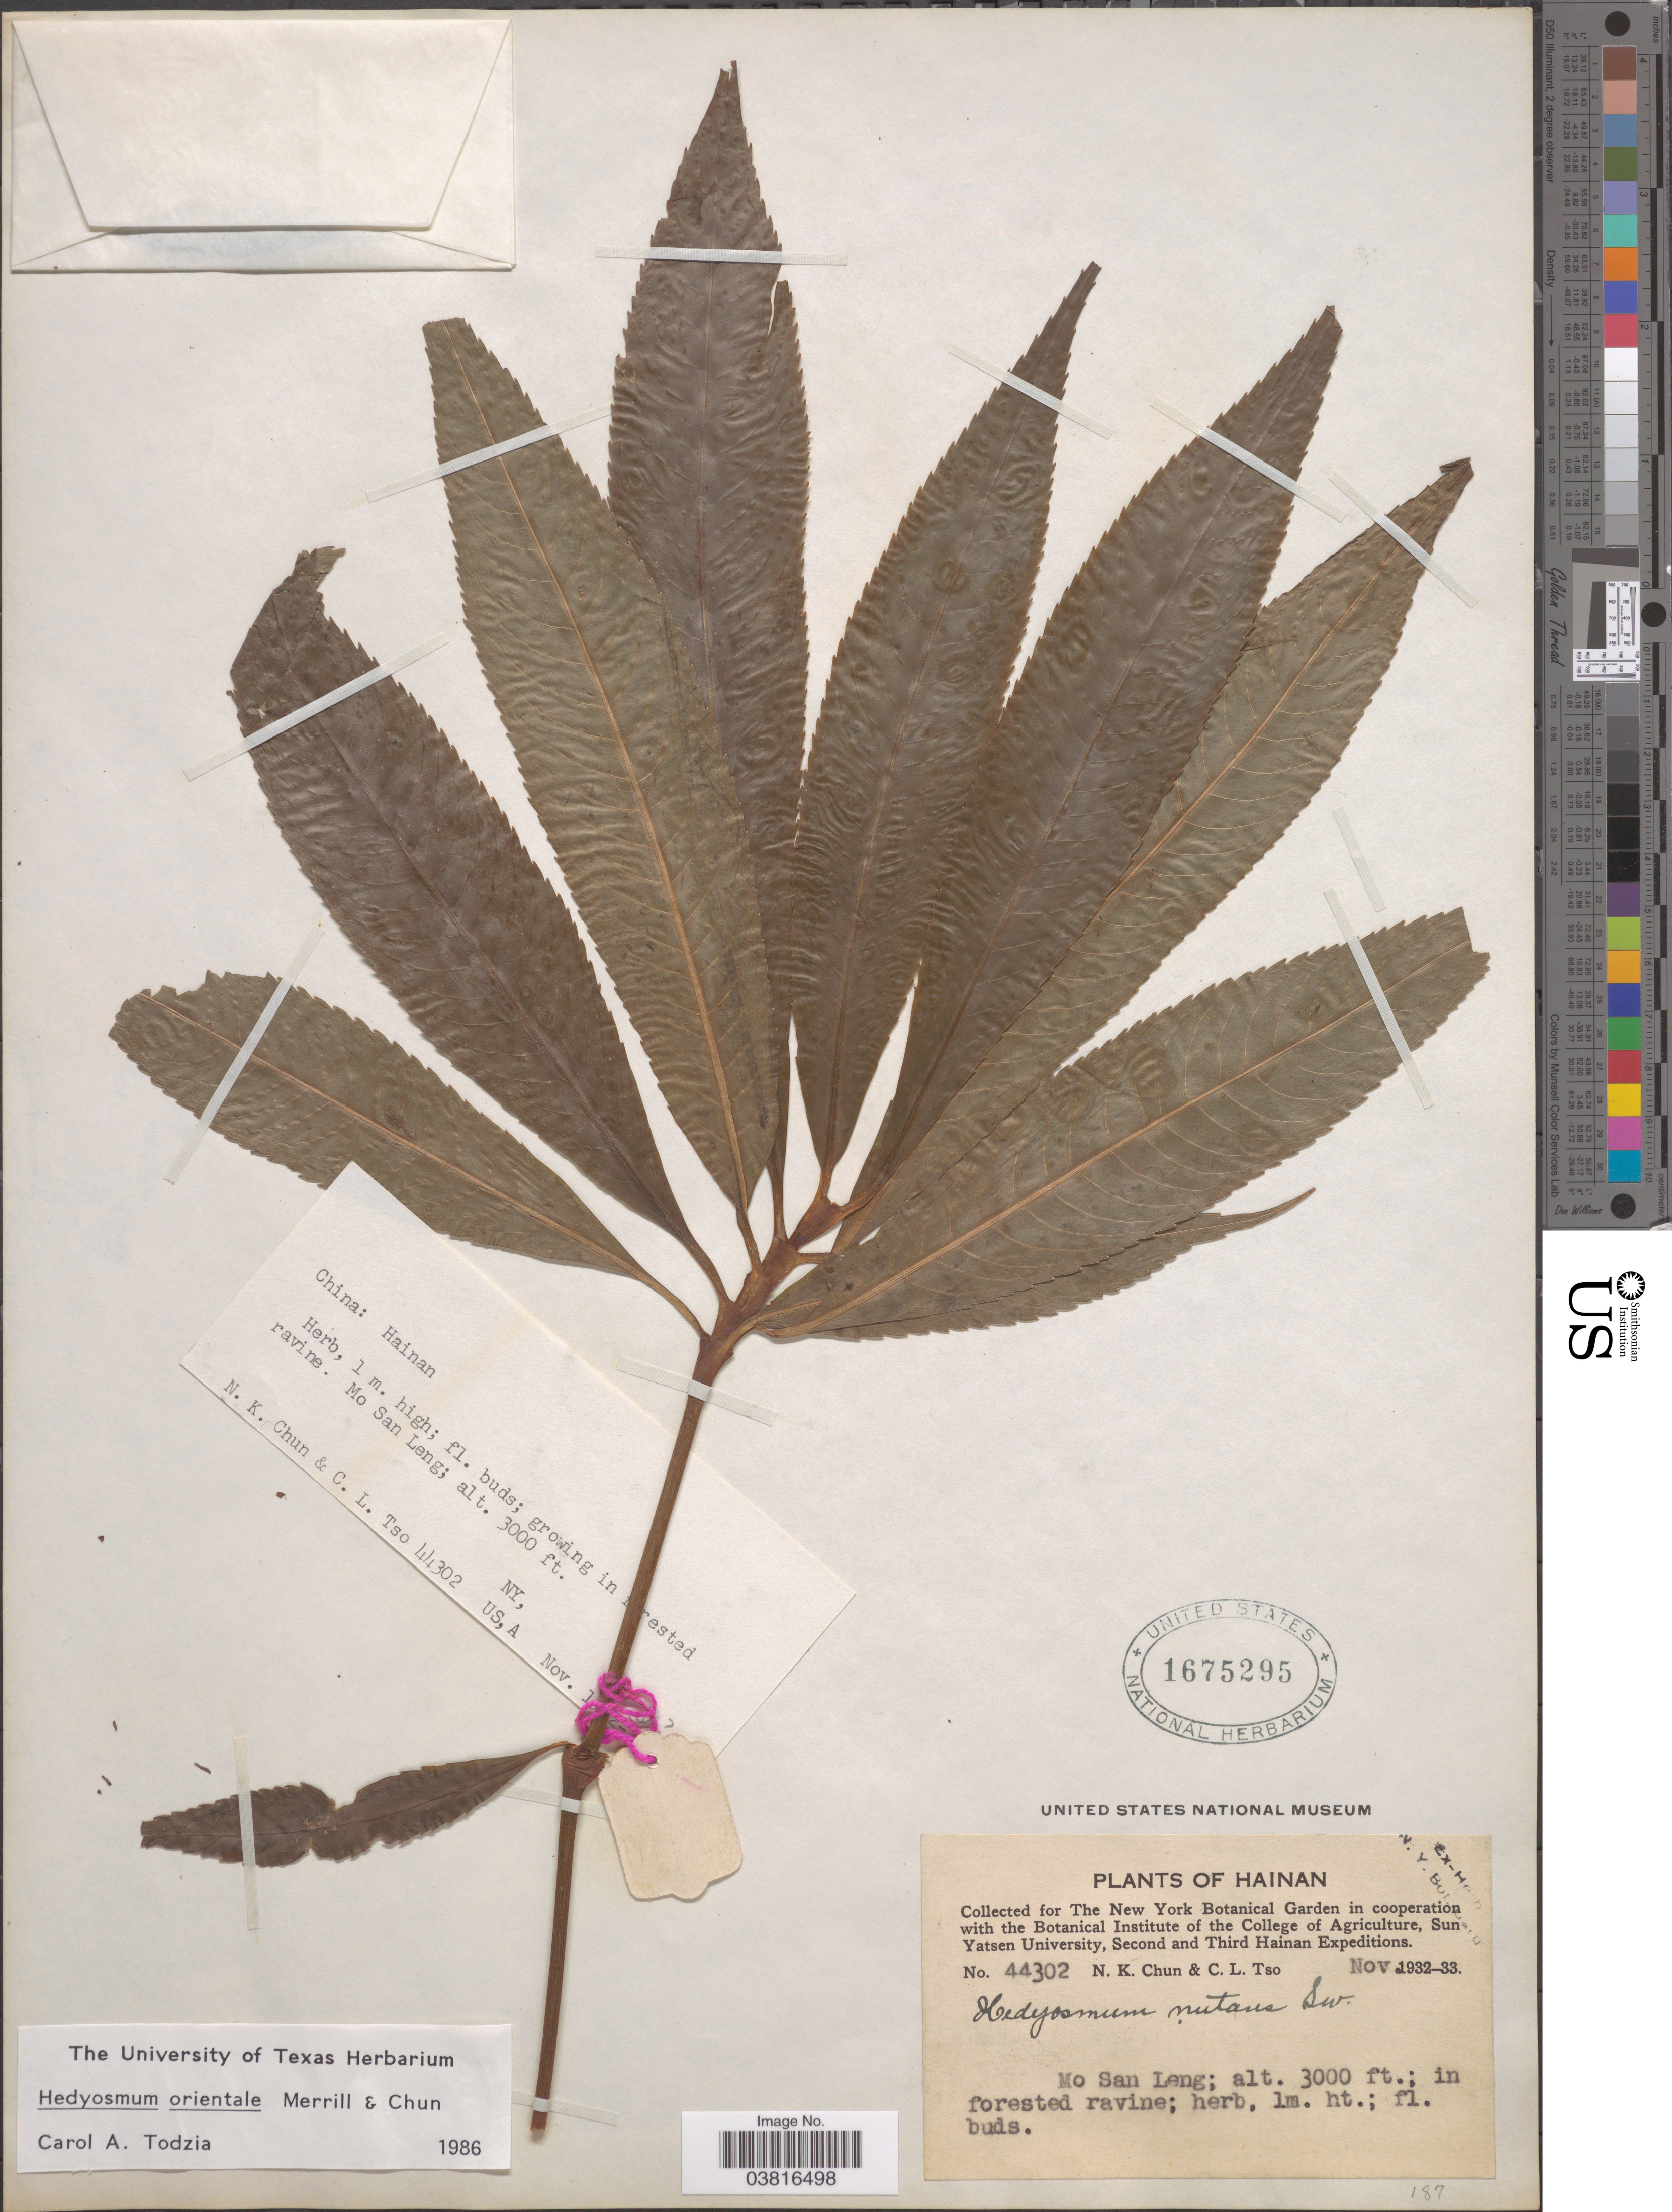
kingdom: Plantae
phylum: Tracheophyta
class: Magnoliopsida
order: Chloranthales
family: Chloranthaceae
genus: Hedyosmum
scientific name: Hedyosmum orientale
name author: Merr. & Chun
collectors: N. K. Chun & C. Tso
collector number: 44302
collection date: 1932-11/1933-11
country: China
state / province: Hainan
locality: Mo San Leng.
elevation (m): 914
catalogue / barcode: US 1675295